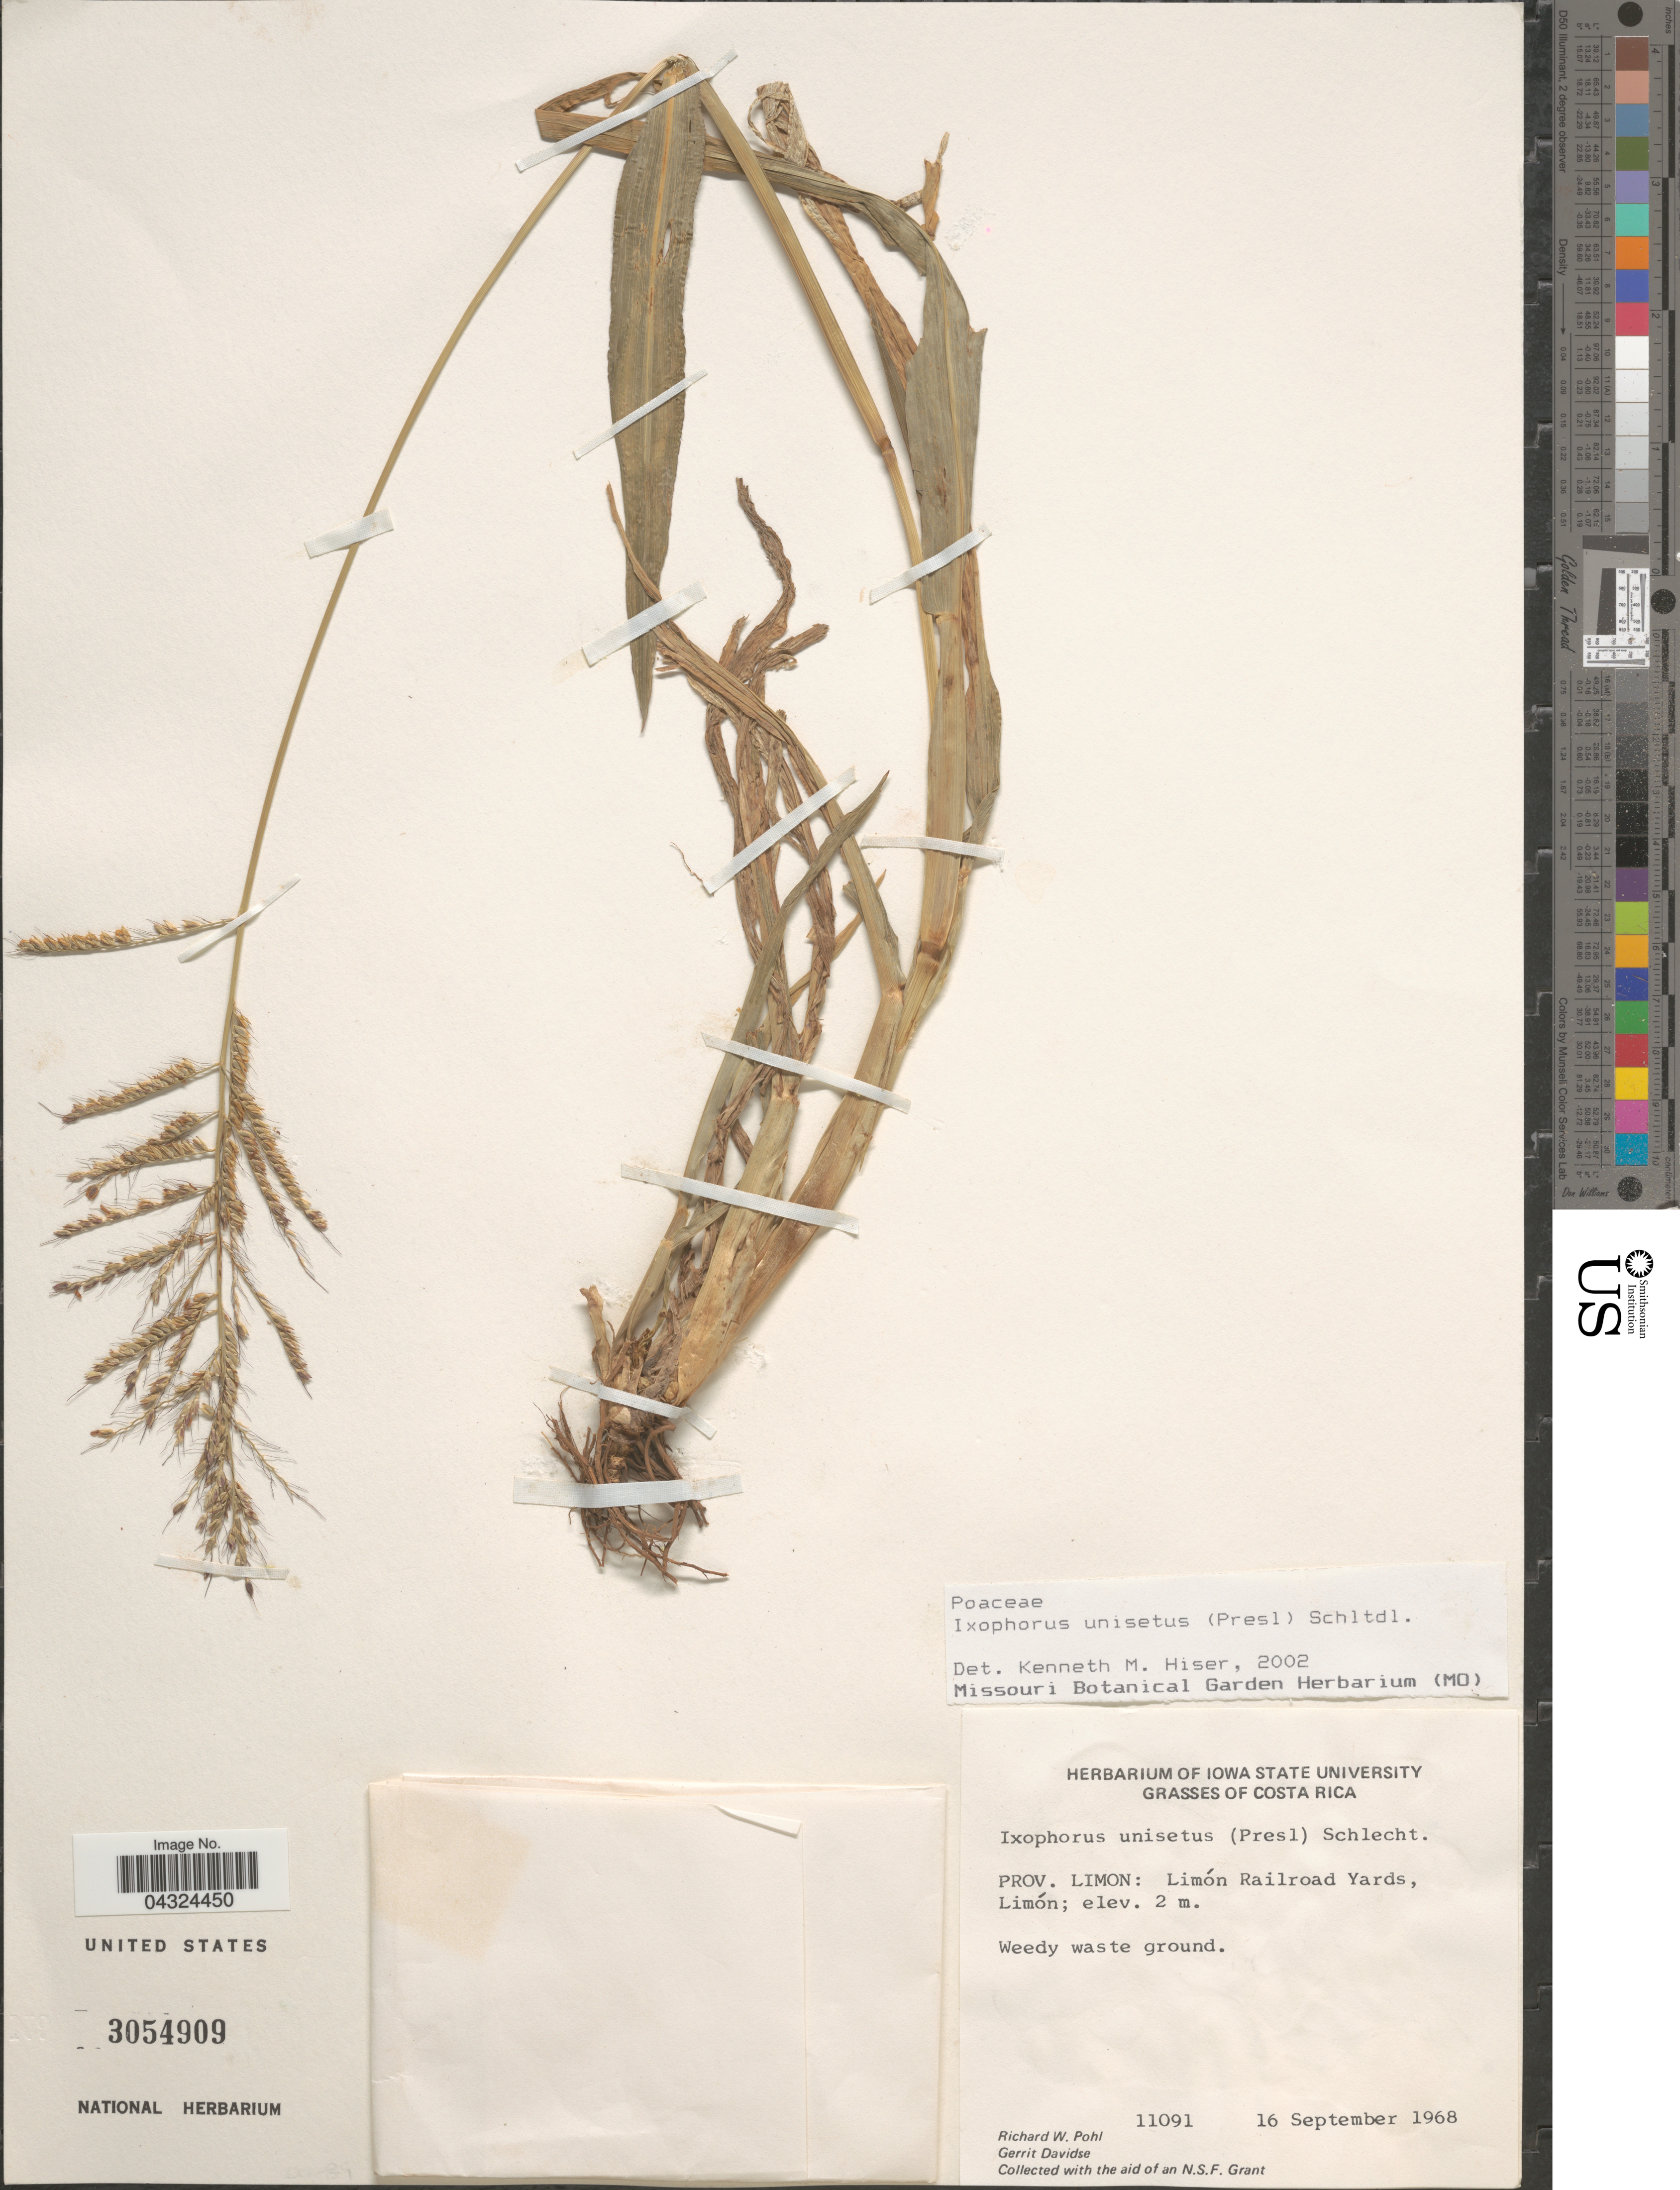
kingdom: Plantae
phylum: Tracheophyta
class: Liliopsida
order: Poales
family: Poaceae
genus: Ixophorus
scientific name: Ixophorus unisetus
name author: (J. Presl) Schltdl.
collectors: R. W. Pohl & G. Davidse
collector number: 11091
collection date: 1968-09-16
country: Costa Rica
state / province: Limón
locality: Limón Railroad Yards, Limón.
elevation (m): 2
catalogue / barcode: US 3054909